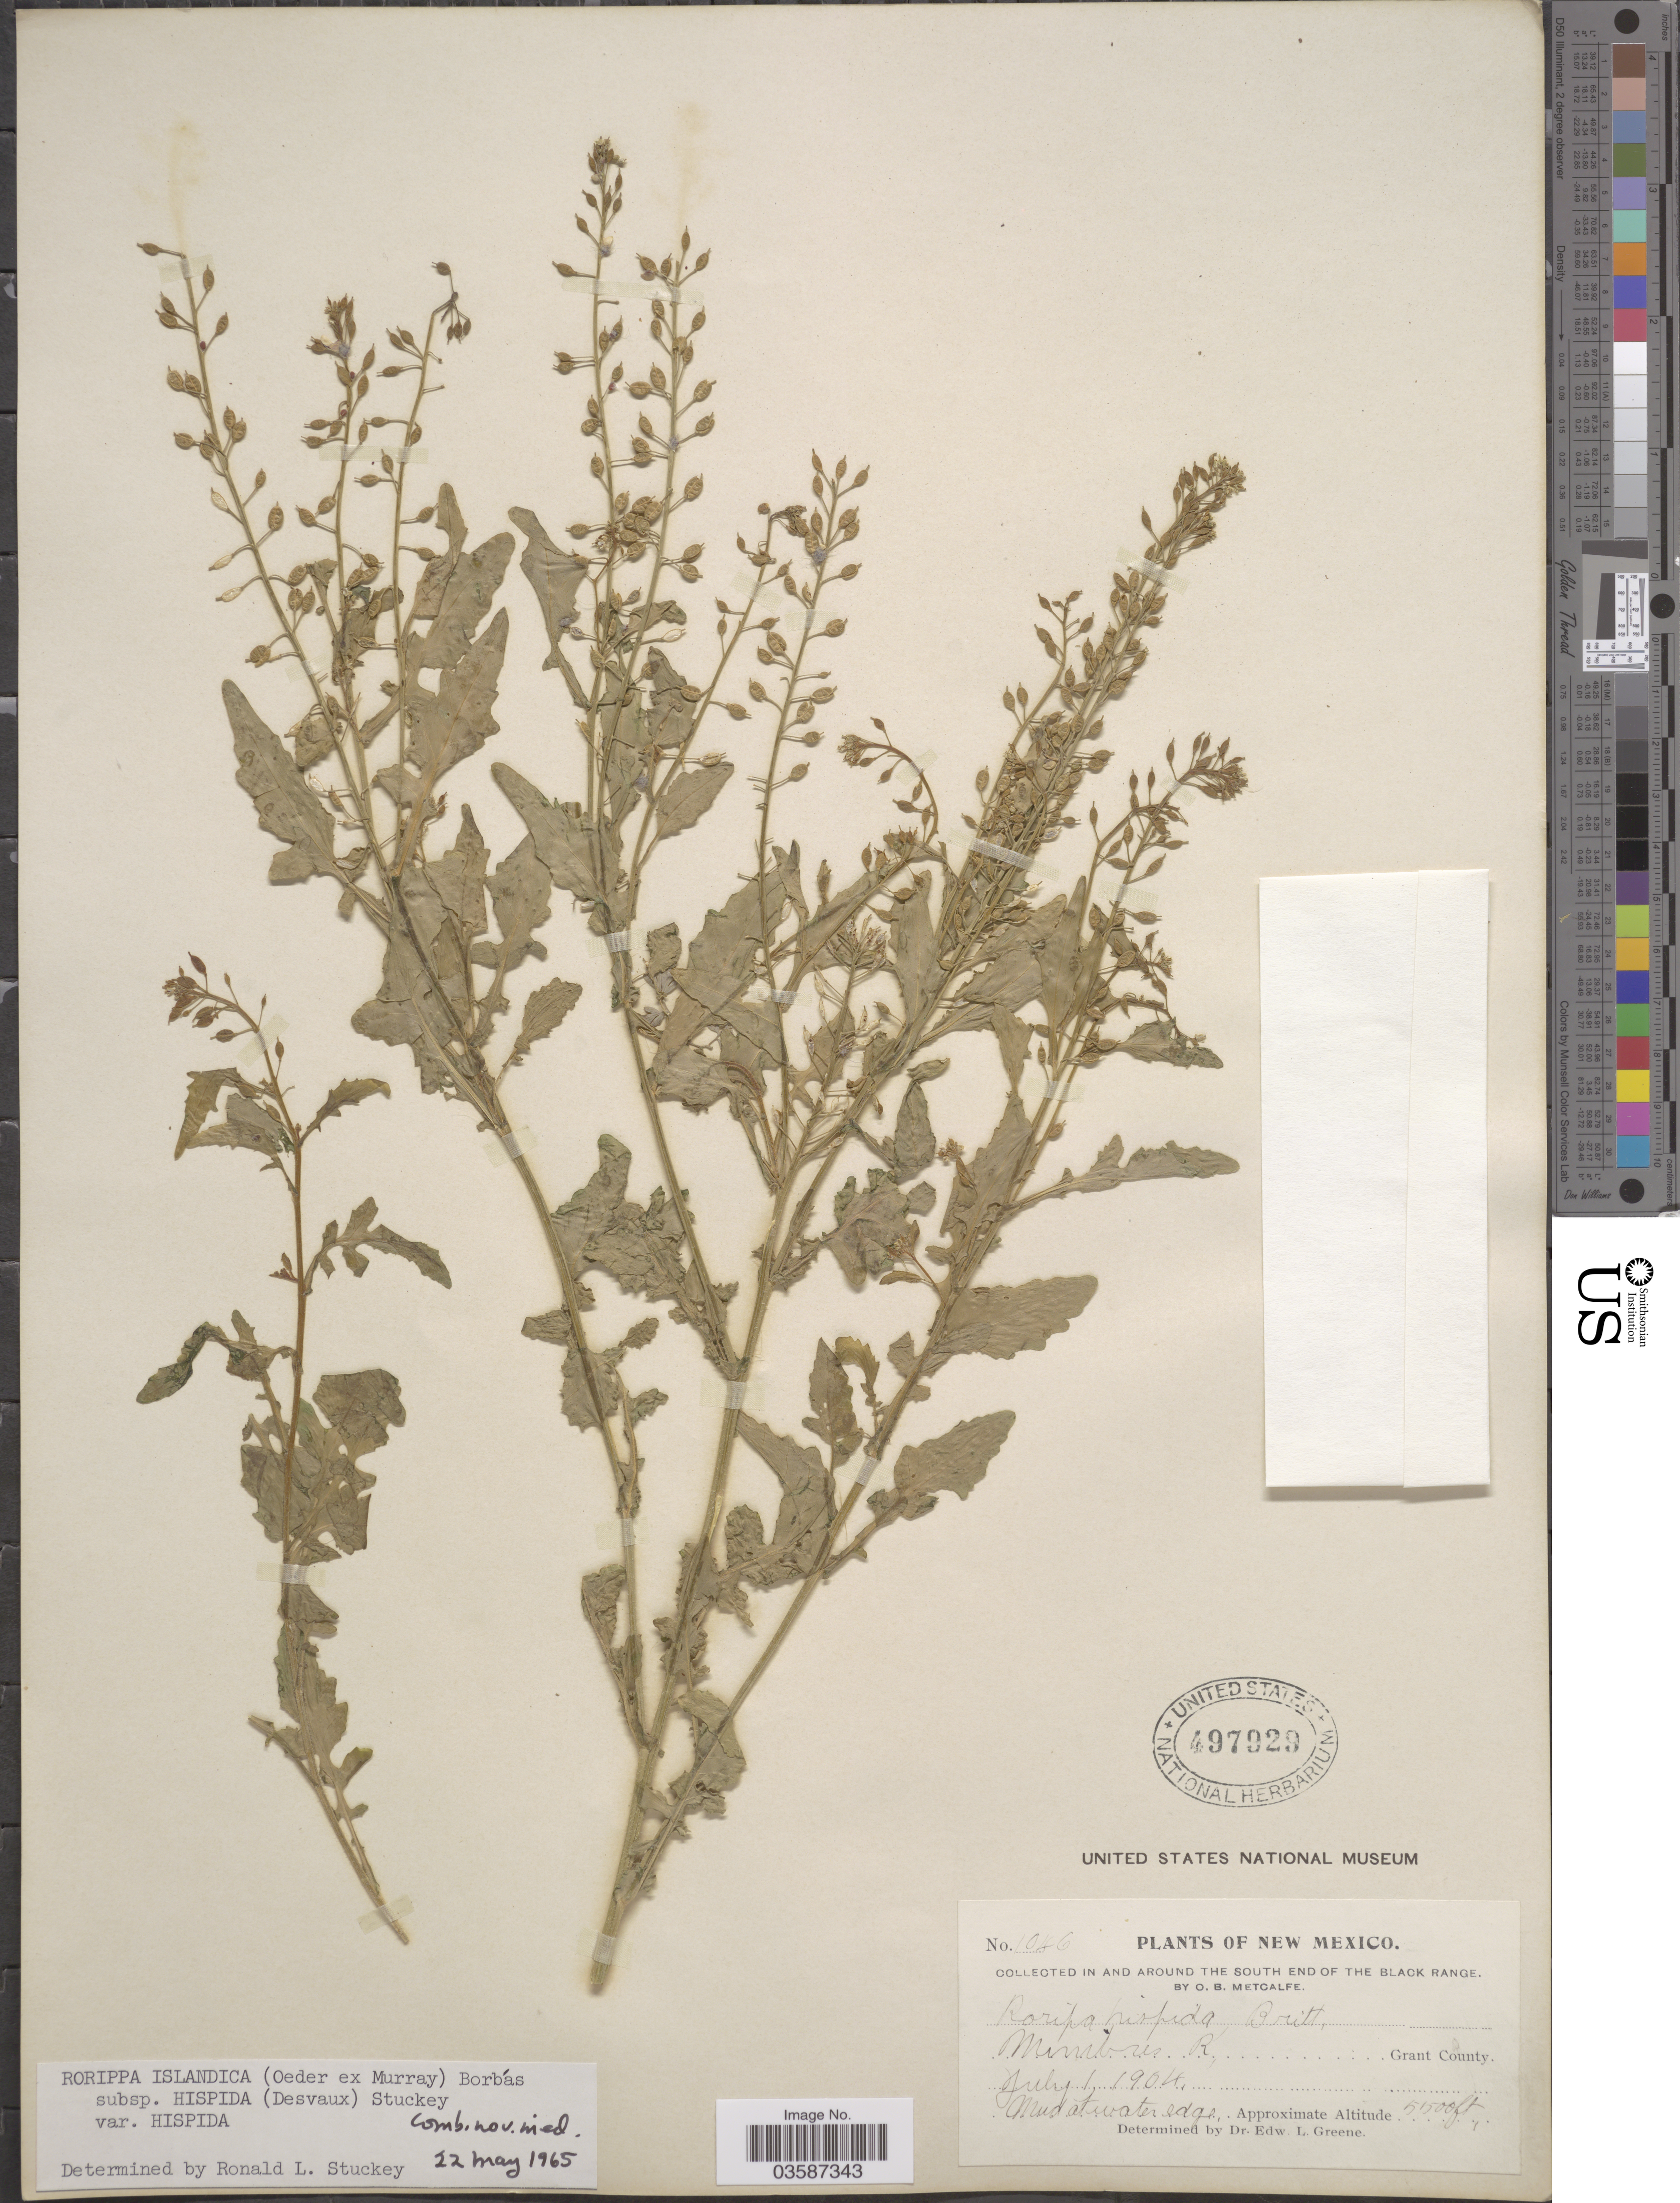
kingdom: Plantae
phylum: Tracheophyta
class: Magnoliopsida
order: Brassicales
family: Brassicaceae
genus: Rorippa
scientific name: Rorippa islandica var. hispida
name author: (Desv.) Butters & Abbe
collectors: O. B. Metcalfe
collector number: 1046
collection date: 1904-07-01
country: United States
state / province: New Mexico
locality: In and Around The South end of The Black Range. Mimbres R., Grant County.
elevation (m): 1676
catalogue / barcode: US 497929